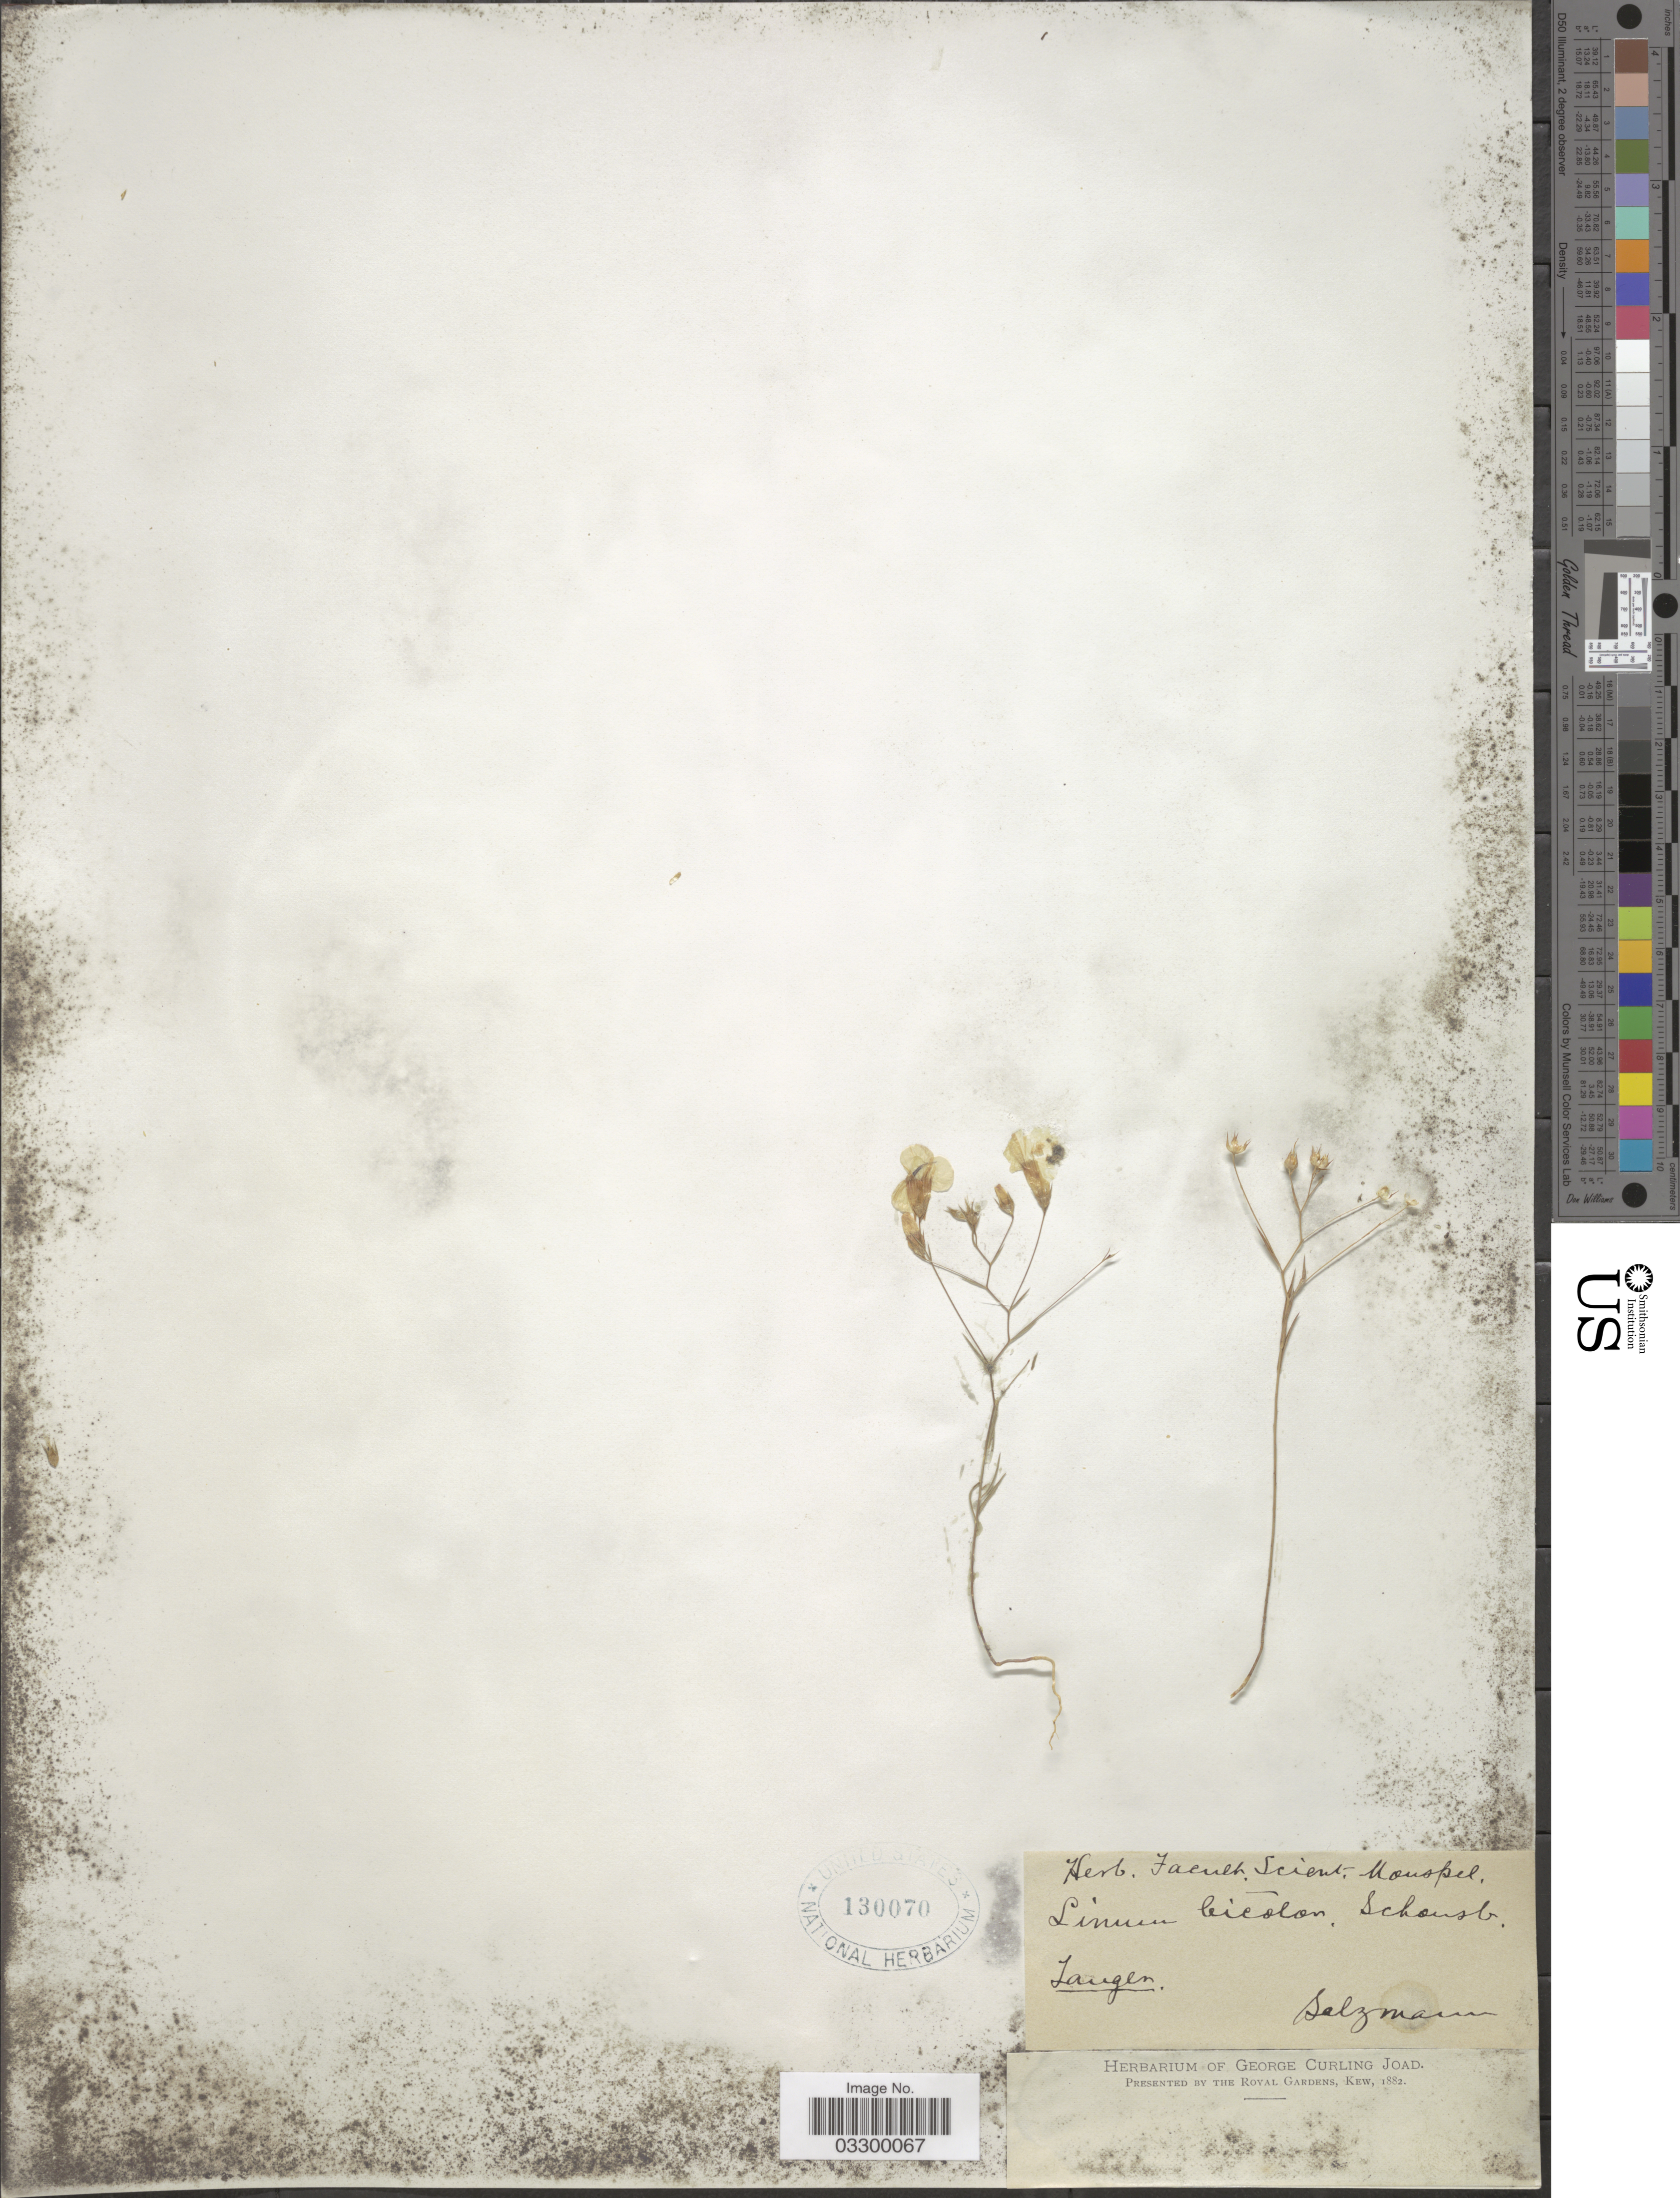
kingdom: Plantae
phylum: Tracheophyta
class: Magnoliopsida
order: Malpighiales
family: Linaceae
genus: Linum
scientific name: Linum bicolor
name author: Schousb. ex DC.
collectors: -- Salzmann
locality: Langen. [interpreted]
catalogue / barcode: US 130070